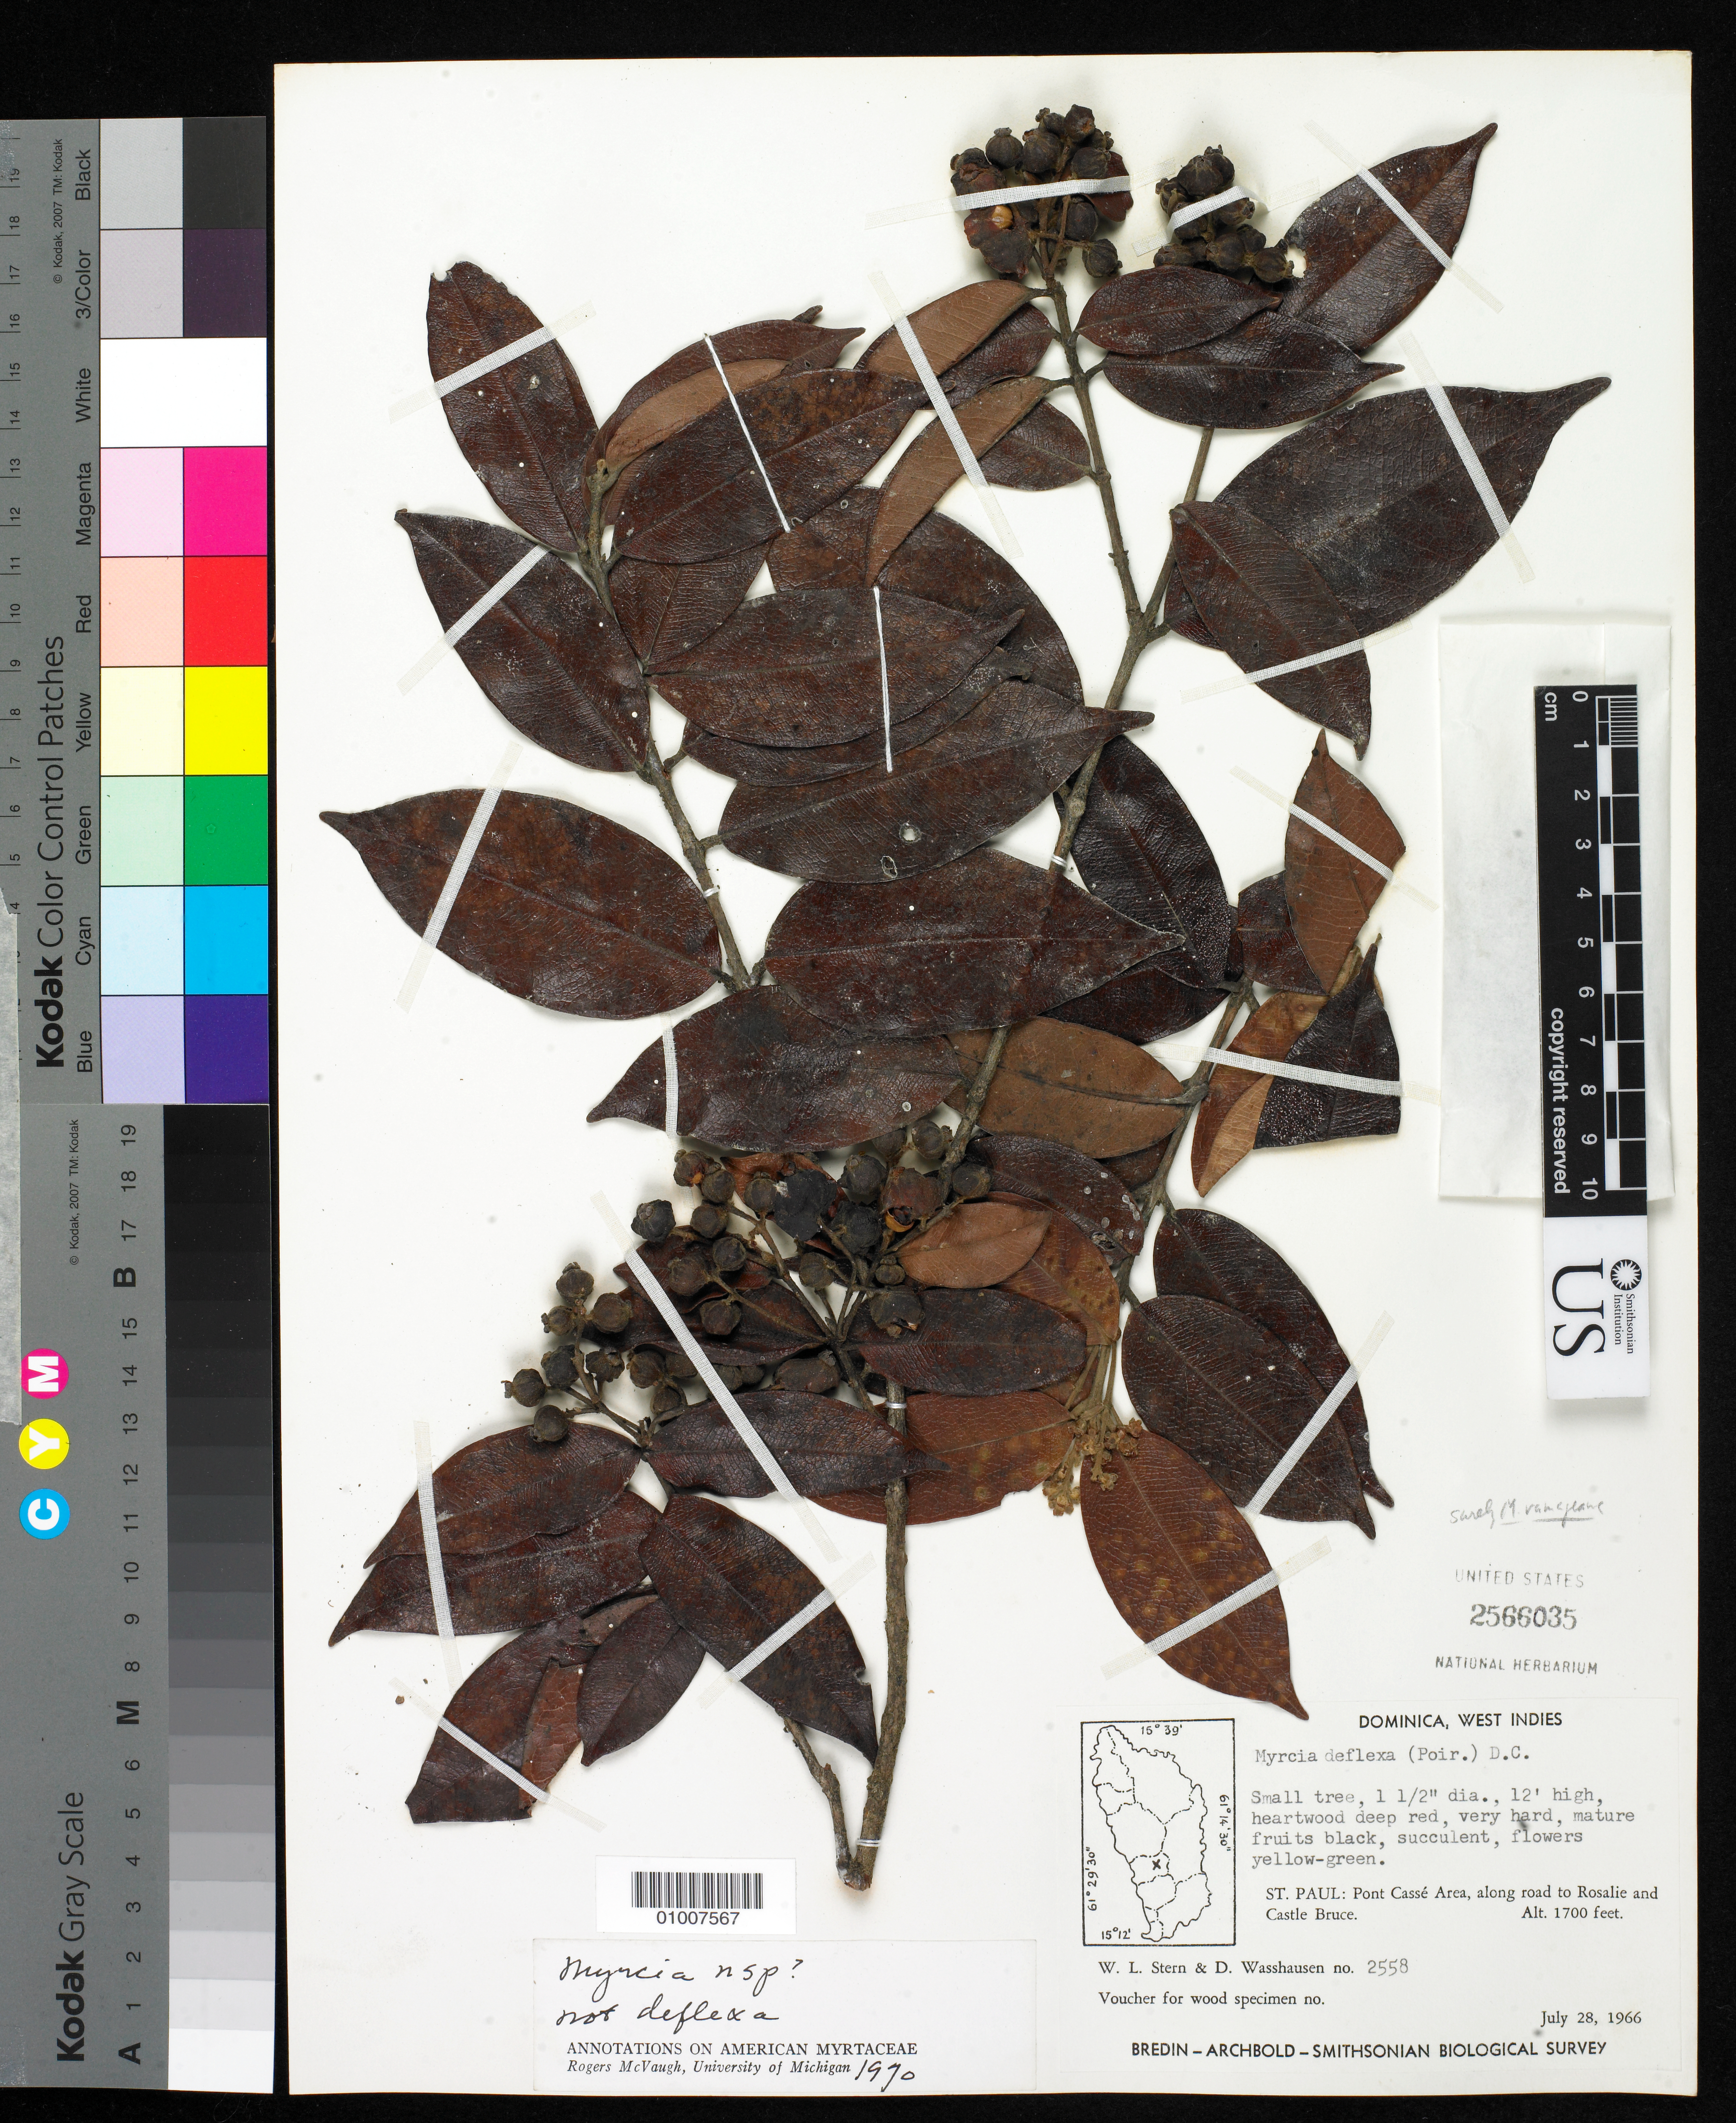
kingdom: Plantae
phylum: Tracheophyta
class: Magnoliopsida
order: Myrtales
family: Myrtaceae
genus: Myrcia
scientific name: Myrcia ramageana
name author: Krug & Urb.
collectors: W. L. Stern & D. C. Wasshausen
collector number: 2558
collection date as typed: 28 Jul 1966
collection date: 1966-07-28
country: Dominica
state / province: St. Paul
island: Dominica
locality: Pont Cassé Area, along road to Rosalie and Castle Bruce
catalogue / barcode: US 2566035